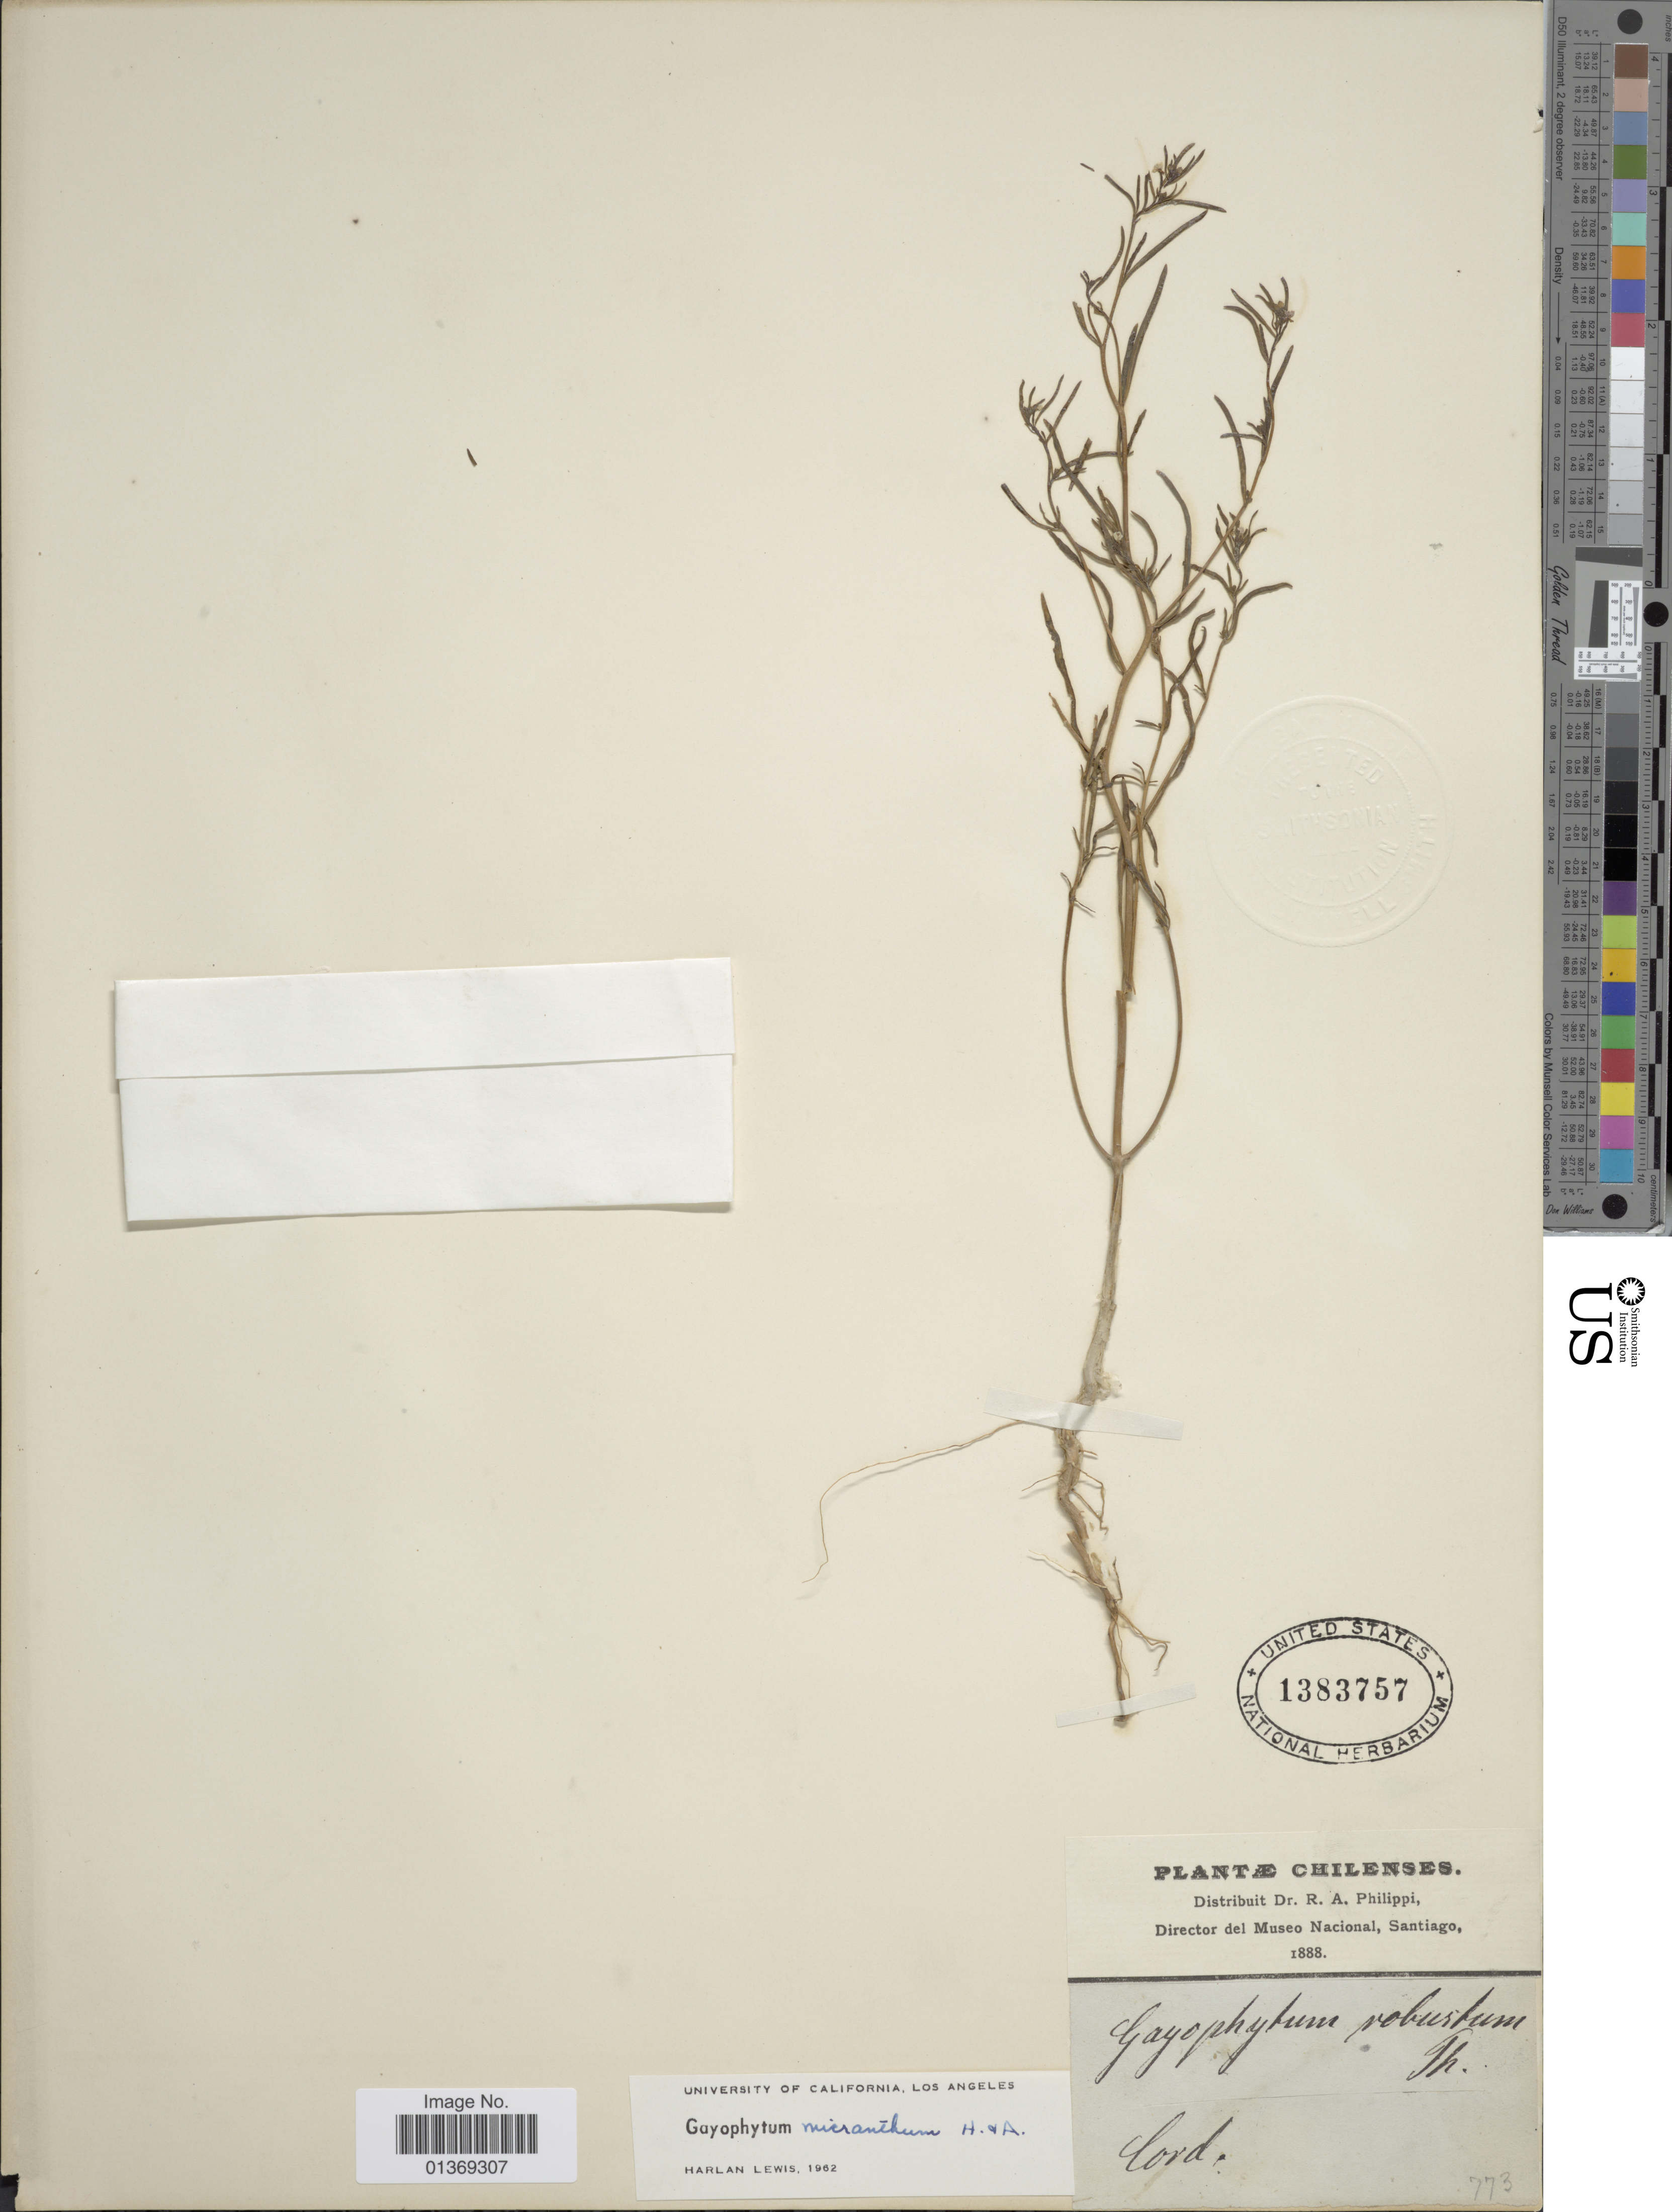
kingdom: Plantae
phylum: Tracheophyta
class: Magnoliopsida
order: Myrtales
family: Onagraceae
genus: Gayophytum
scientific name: Gayophytum micranthum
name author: Hook. & Arn.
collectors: R. A. Philippi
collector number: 773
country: Chile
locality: Cord.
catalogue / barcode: US 1383757